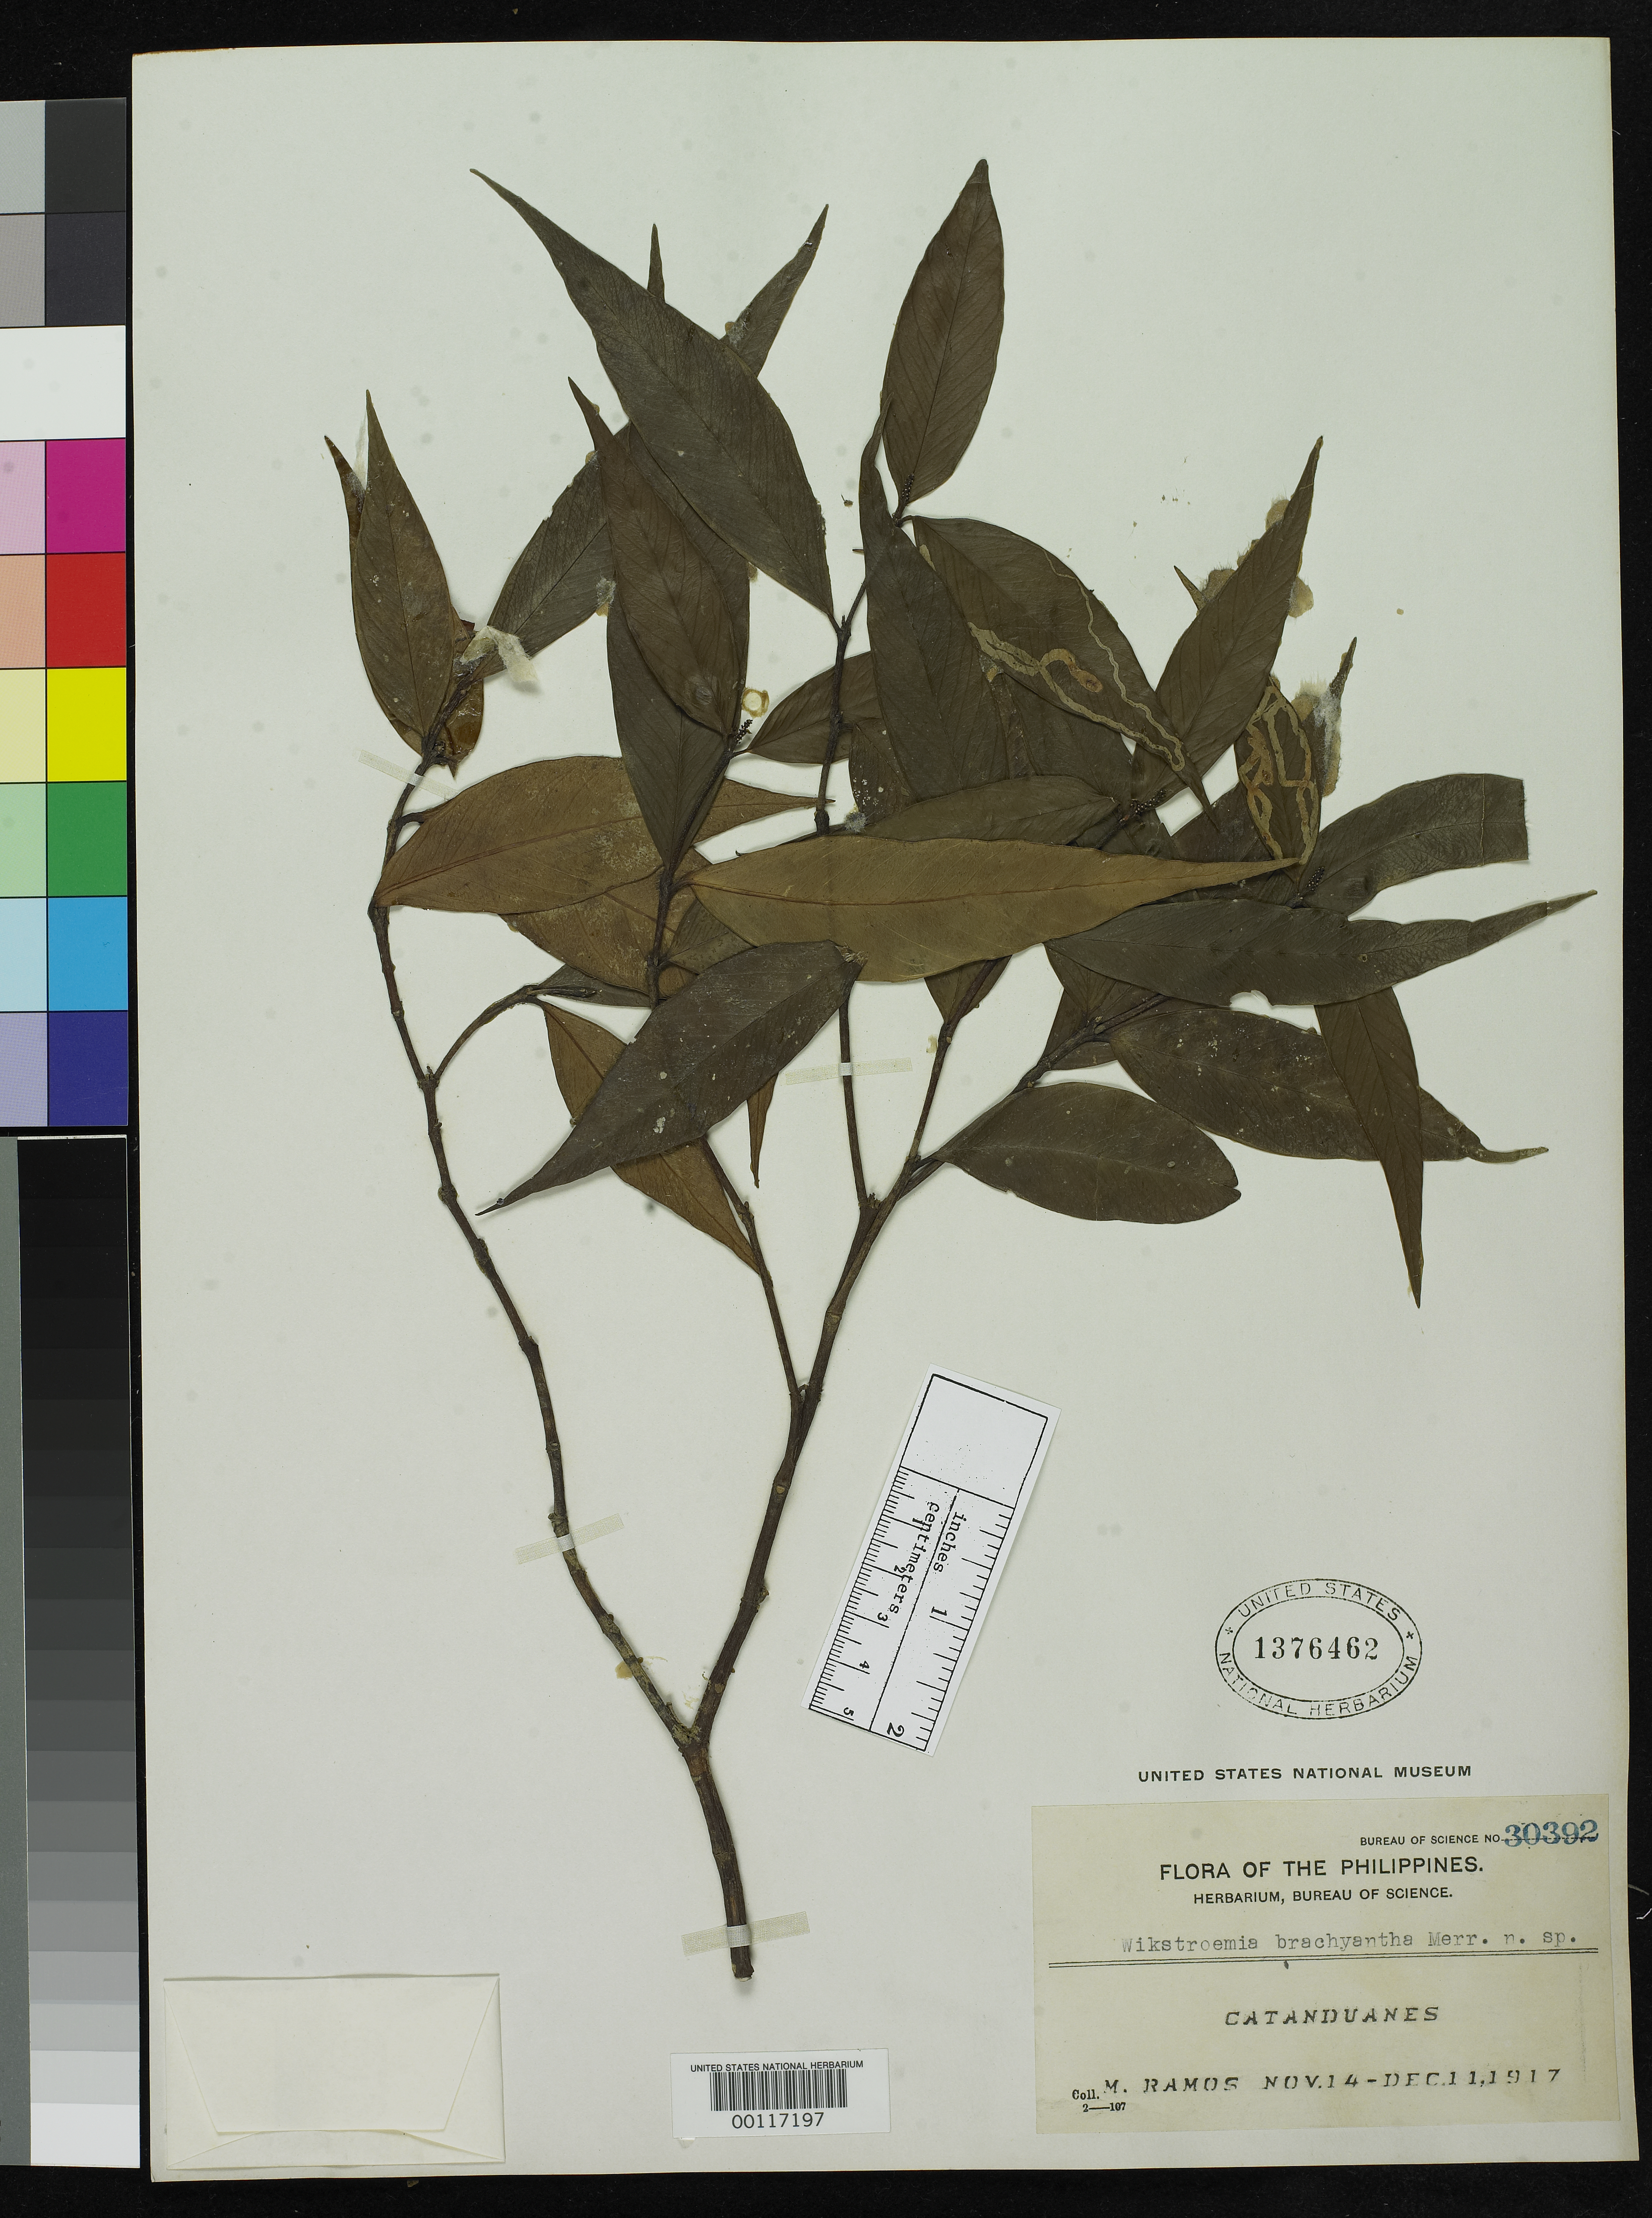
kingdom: Plantae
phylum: Tracheophyta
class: Magnoliopsida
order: Malvales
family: Thymelaeaceae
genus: Wikstroemia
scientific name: Wikstroemia brachyantha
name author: Merr.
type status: Isotype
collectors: M. Ramos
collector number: Bur. Sci. 30392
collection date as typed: Dec 1917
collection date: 1917-12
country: Philippines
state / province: Bicol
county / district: Catanduanes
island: Catanduanes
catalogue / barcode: US 1376462